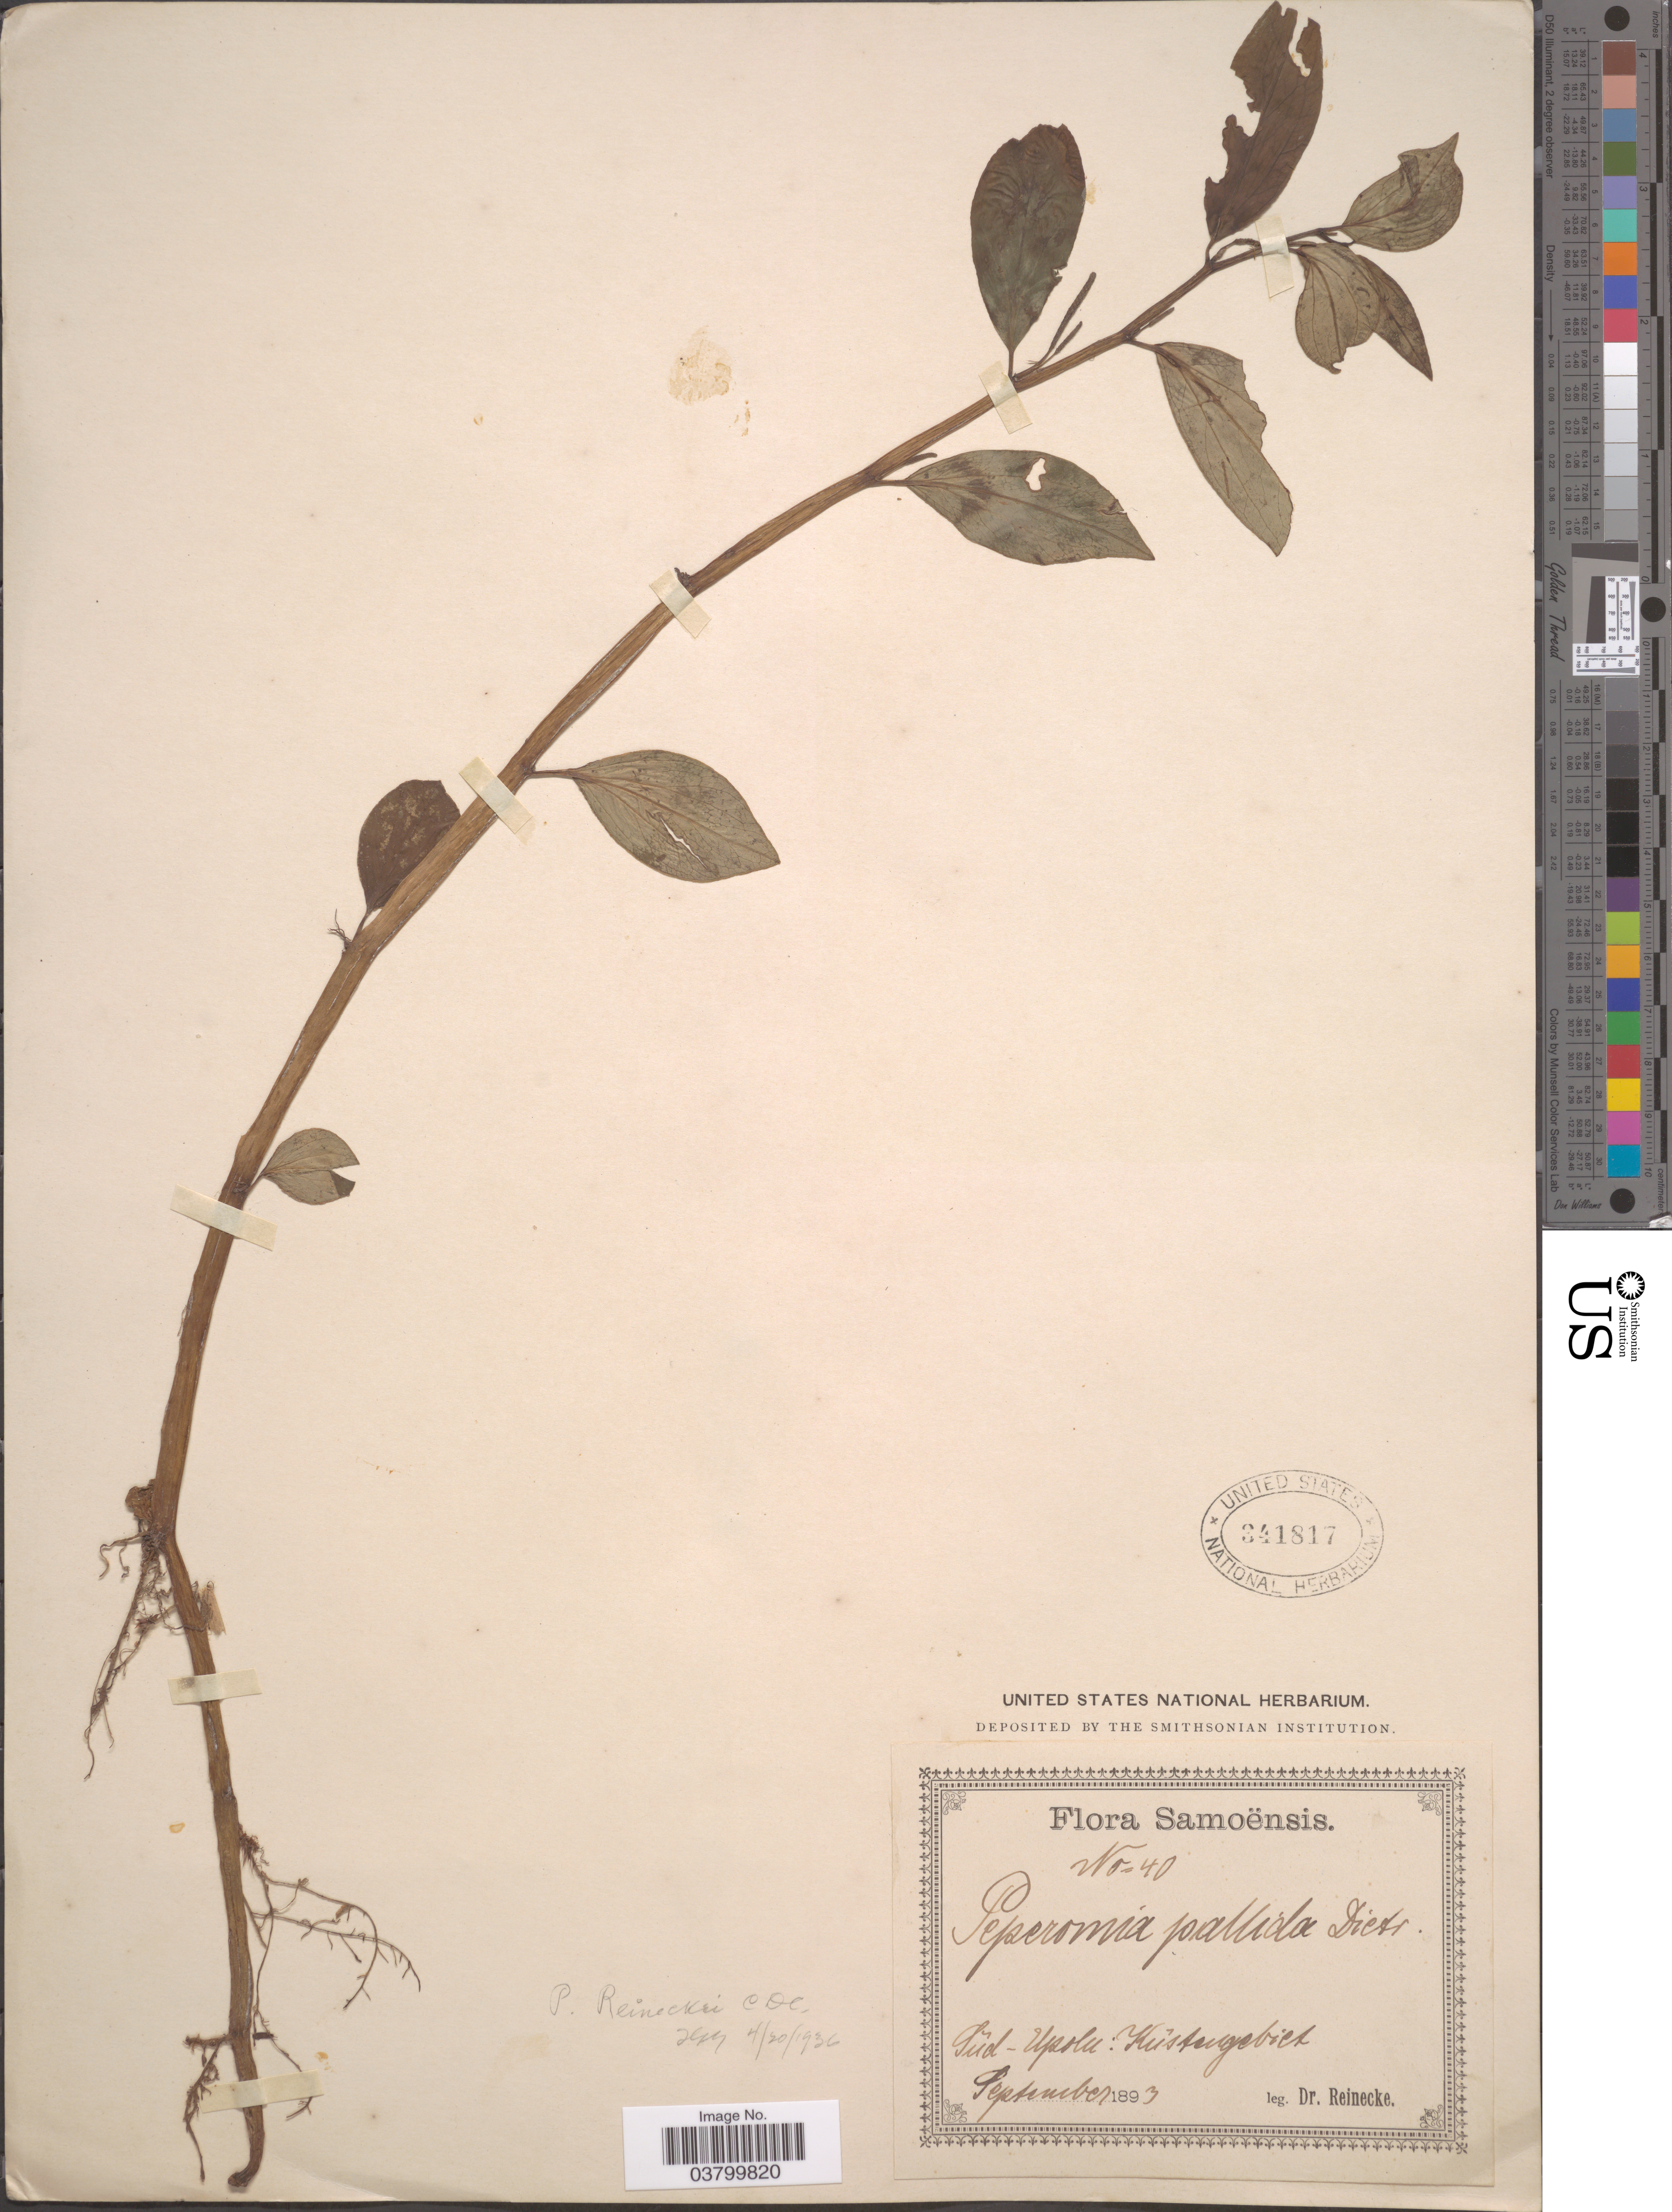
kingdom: Plantae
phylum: Tracheophyta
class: Magnoliopsida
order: Piperales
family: Piperaceae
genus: Peperomia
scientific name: Peperomia reineckei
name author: C. DC.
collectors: -- Reinecke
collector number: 40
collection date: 1893-09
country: Samoa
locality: Süd-Upolu: Kûstengebiet.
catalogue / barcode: US 341817